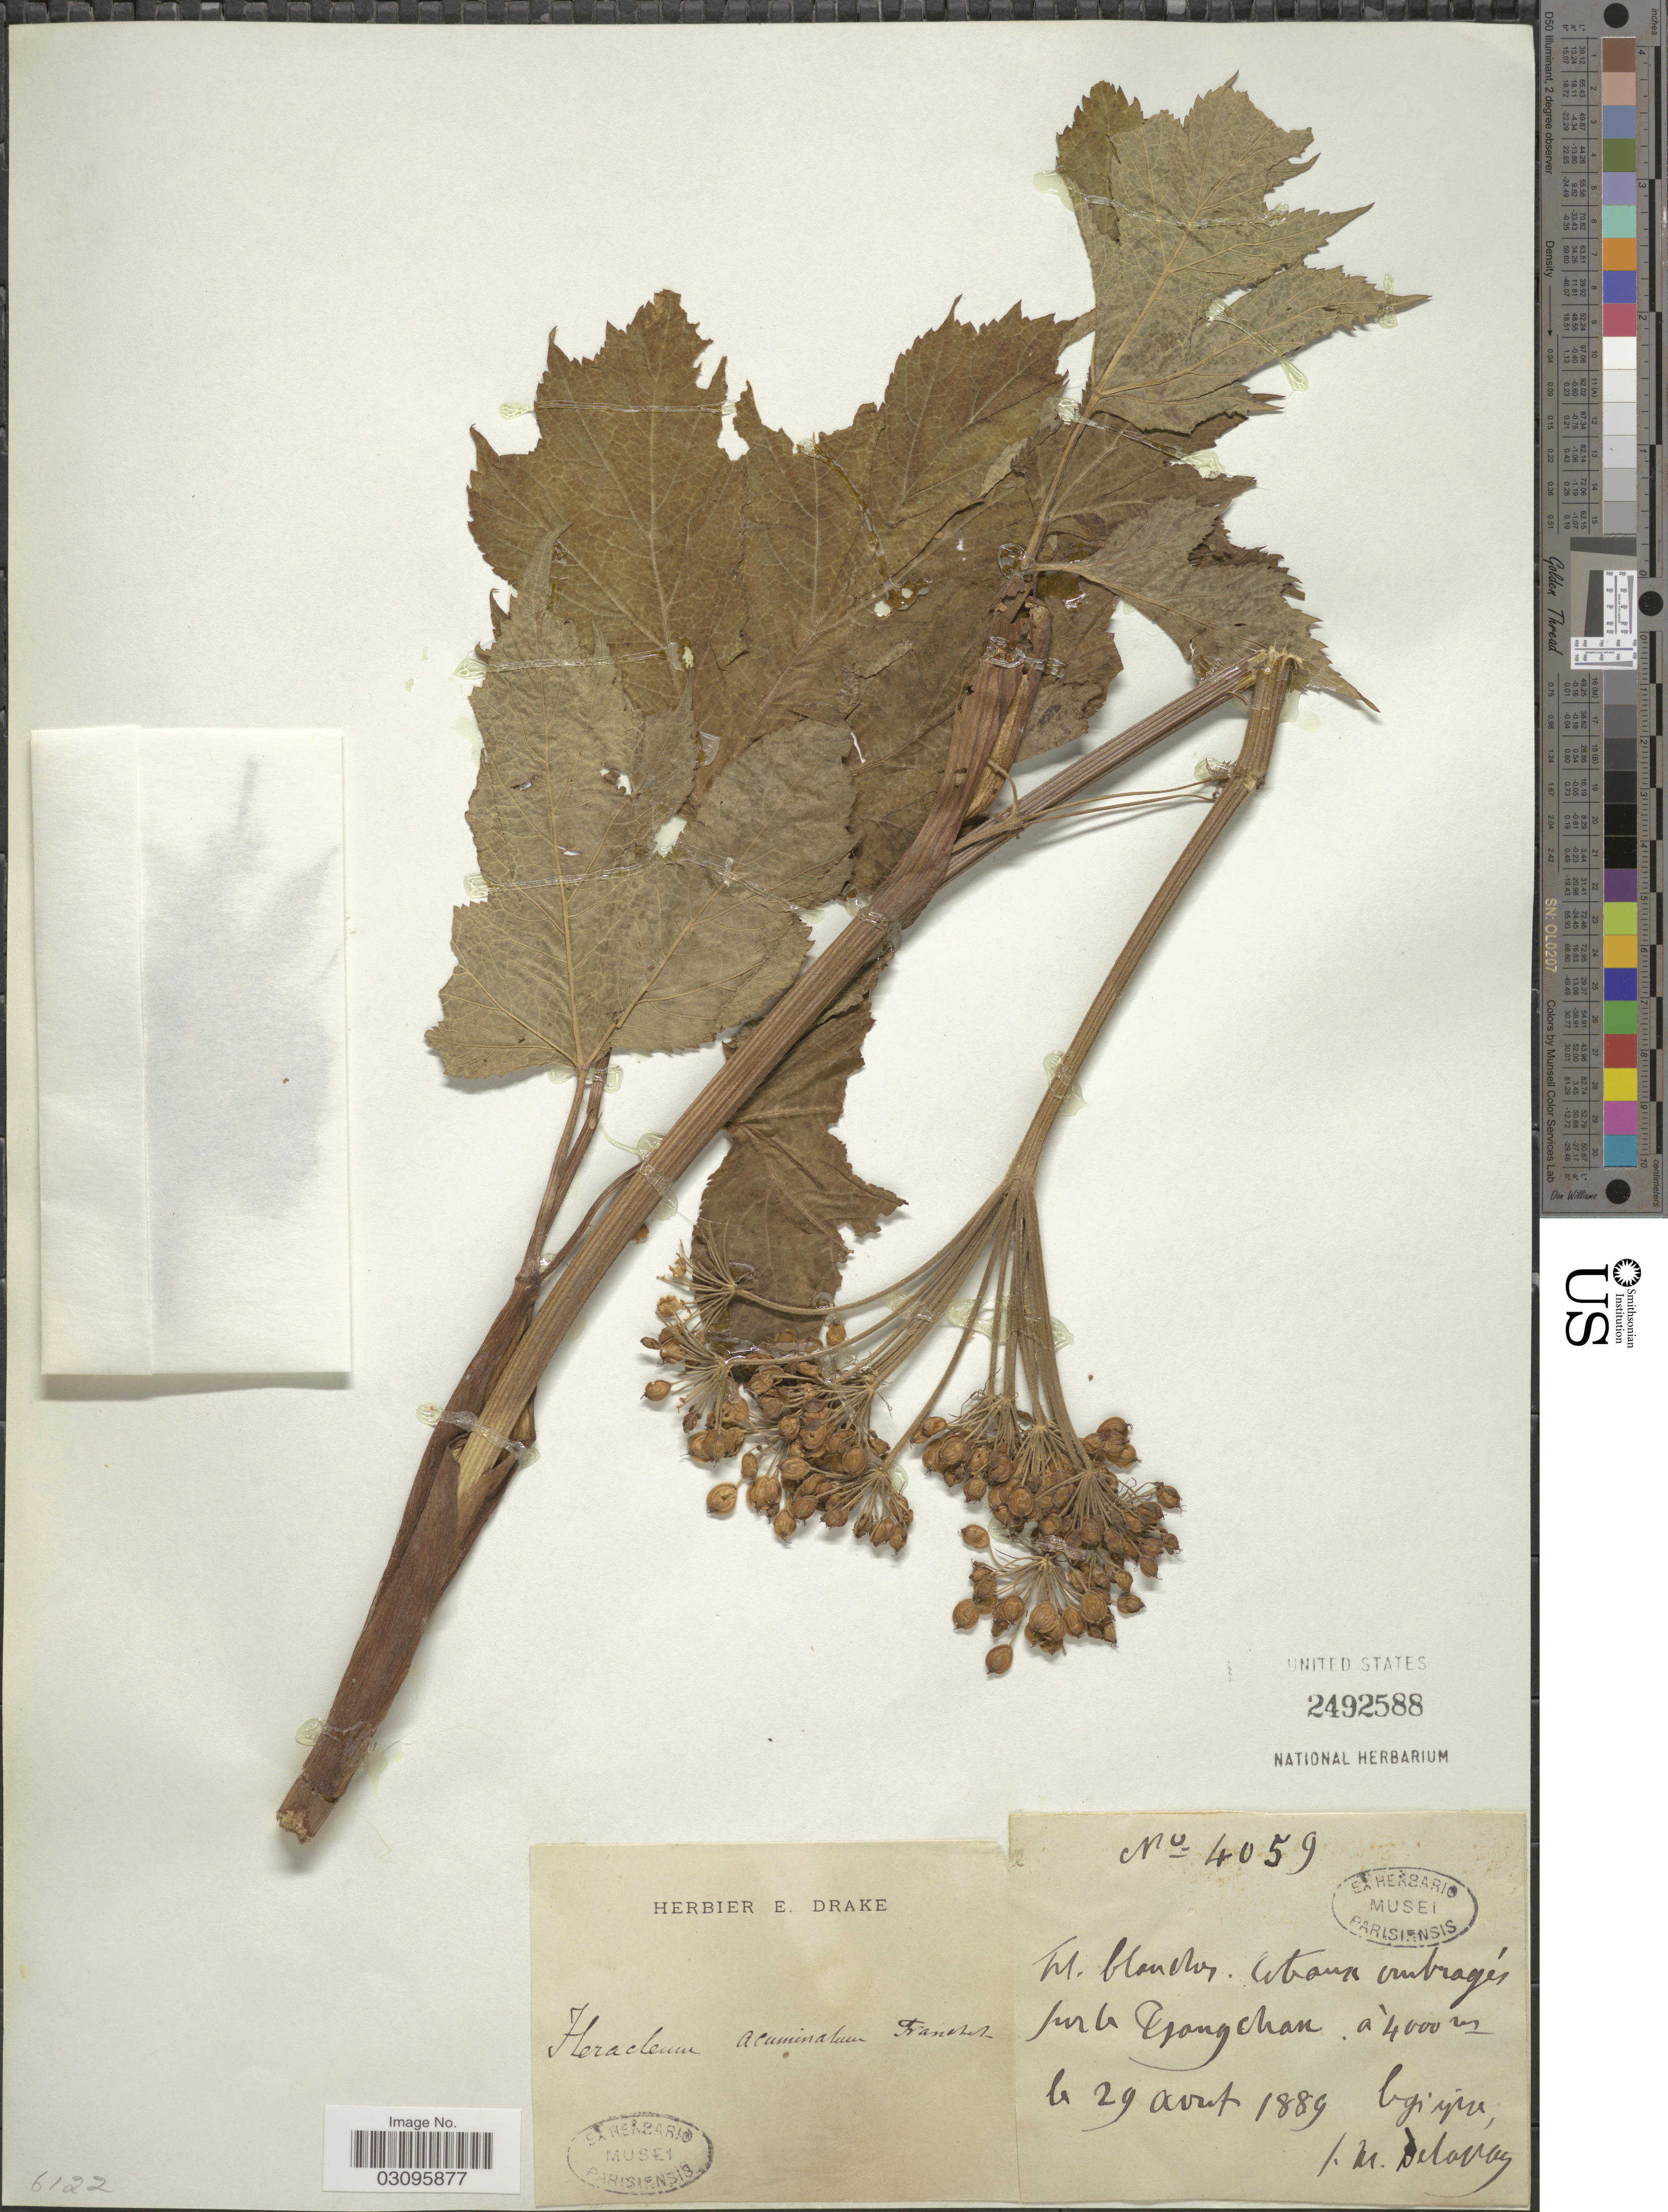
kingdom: Plantae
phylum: Tracheophyta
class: Magnoliopsida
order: Apiales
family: Apiaceae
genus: Heracleum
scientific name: Heracleum acuminatum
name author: Franch.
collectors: J. Delavay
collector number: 4059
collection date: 1889-08-29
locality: Tsongchan.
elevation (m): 4000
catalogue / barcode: US 2492588